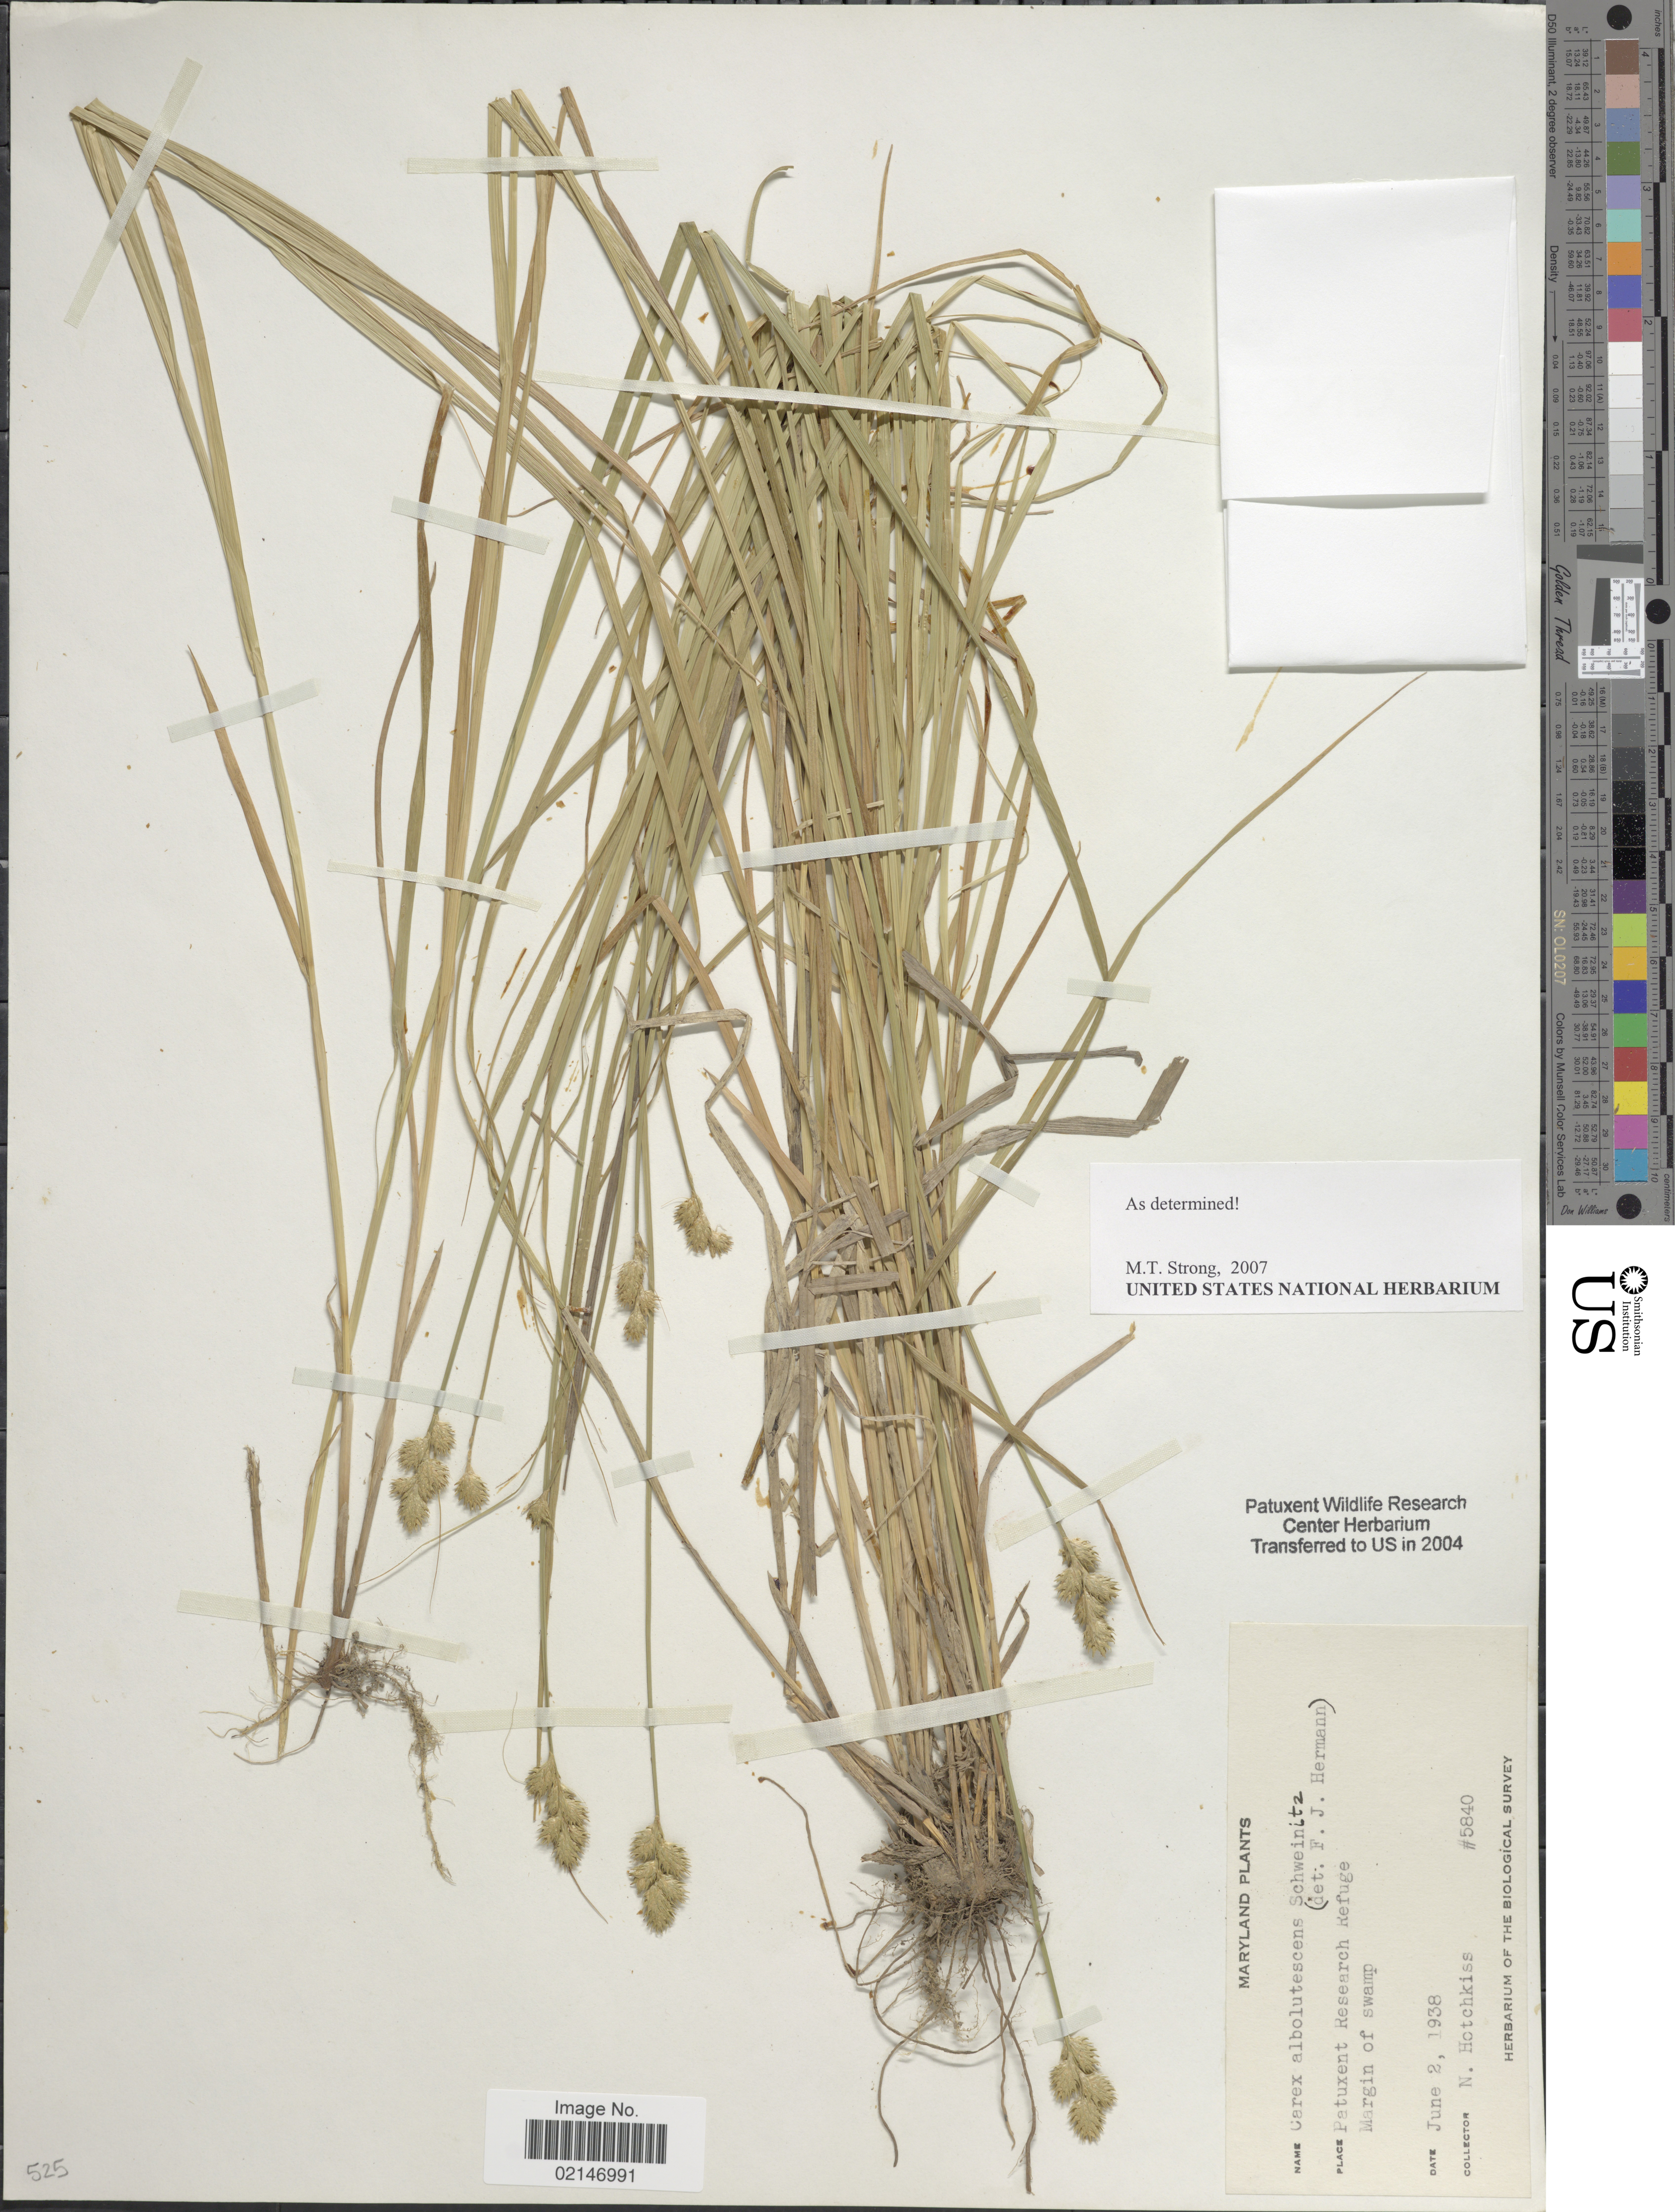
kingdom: Plantae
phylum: Tracheophyta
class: Liliopsida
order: Poales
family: Cyperaceae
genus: Carex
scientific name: Carex albolutescens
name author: Schwein.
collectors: N. Hotchkiss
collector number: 5840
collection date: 1938-06-02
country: United States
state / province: Maryland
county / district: Prince George's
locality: Patuxent Research Refuge, Margin of swamp